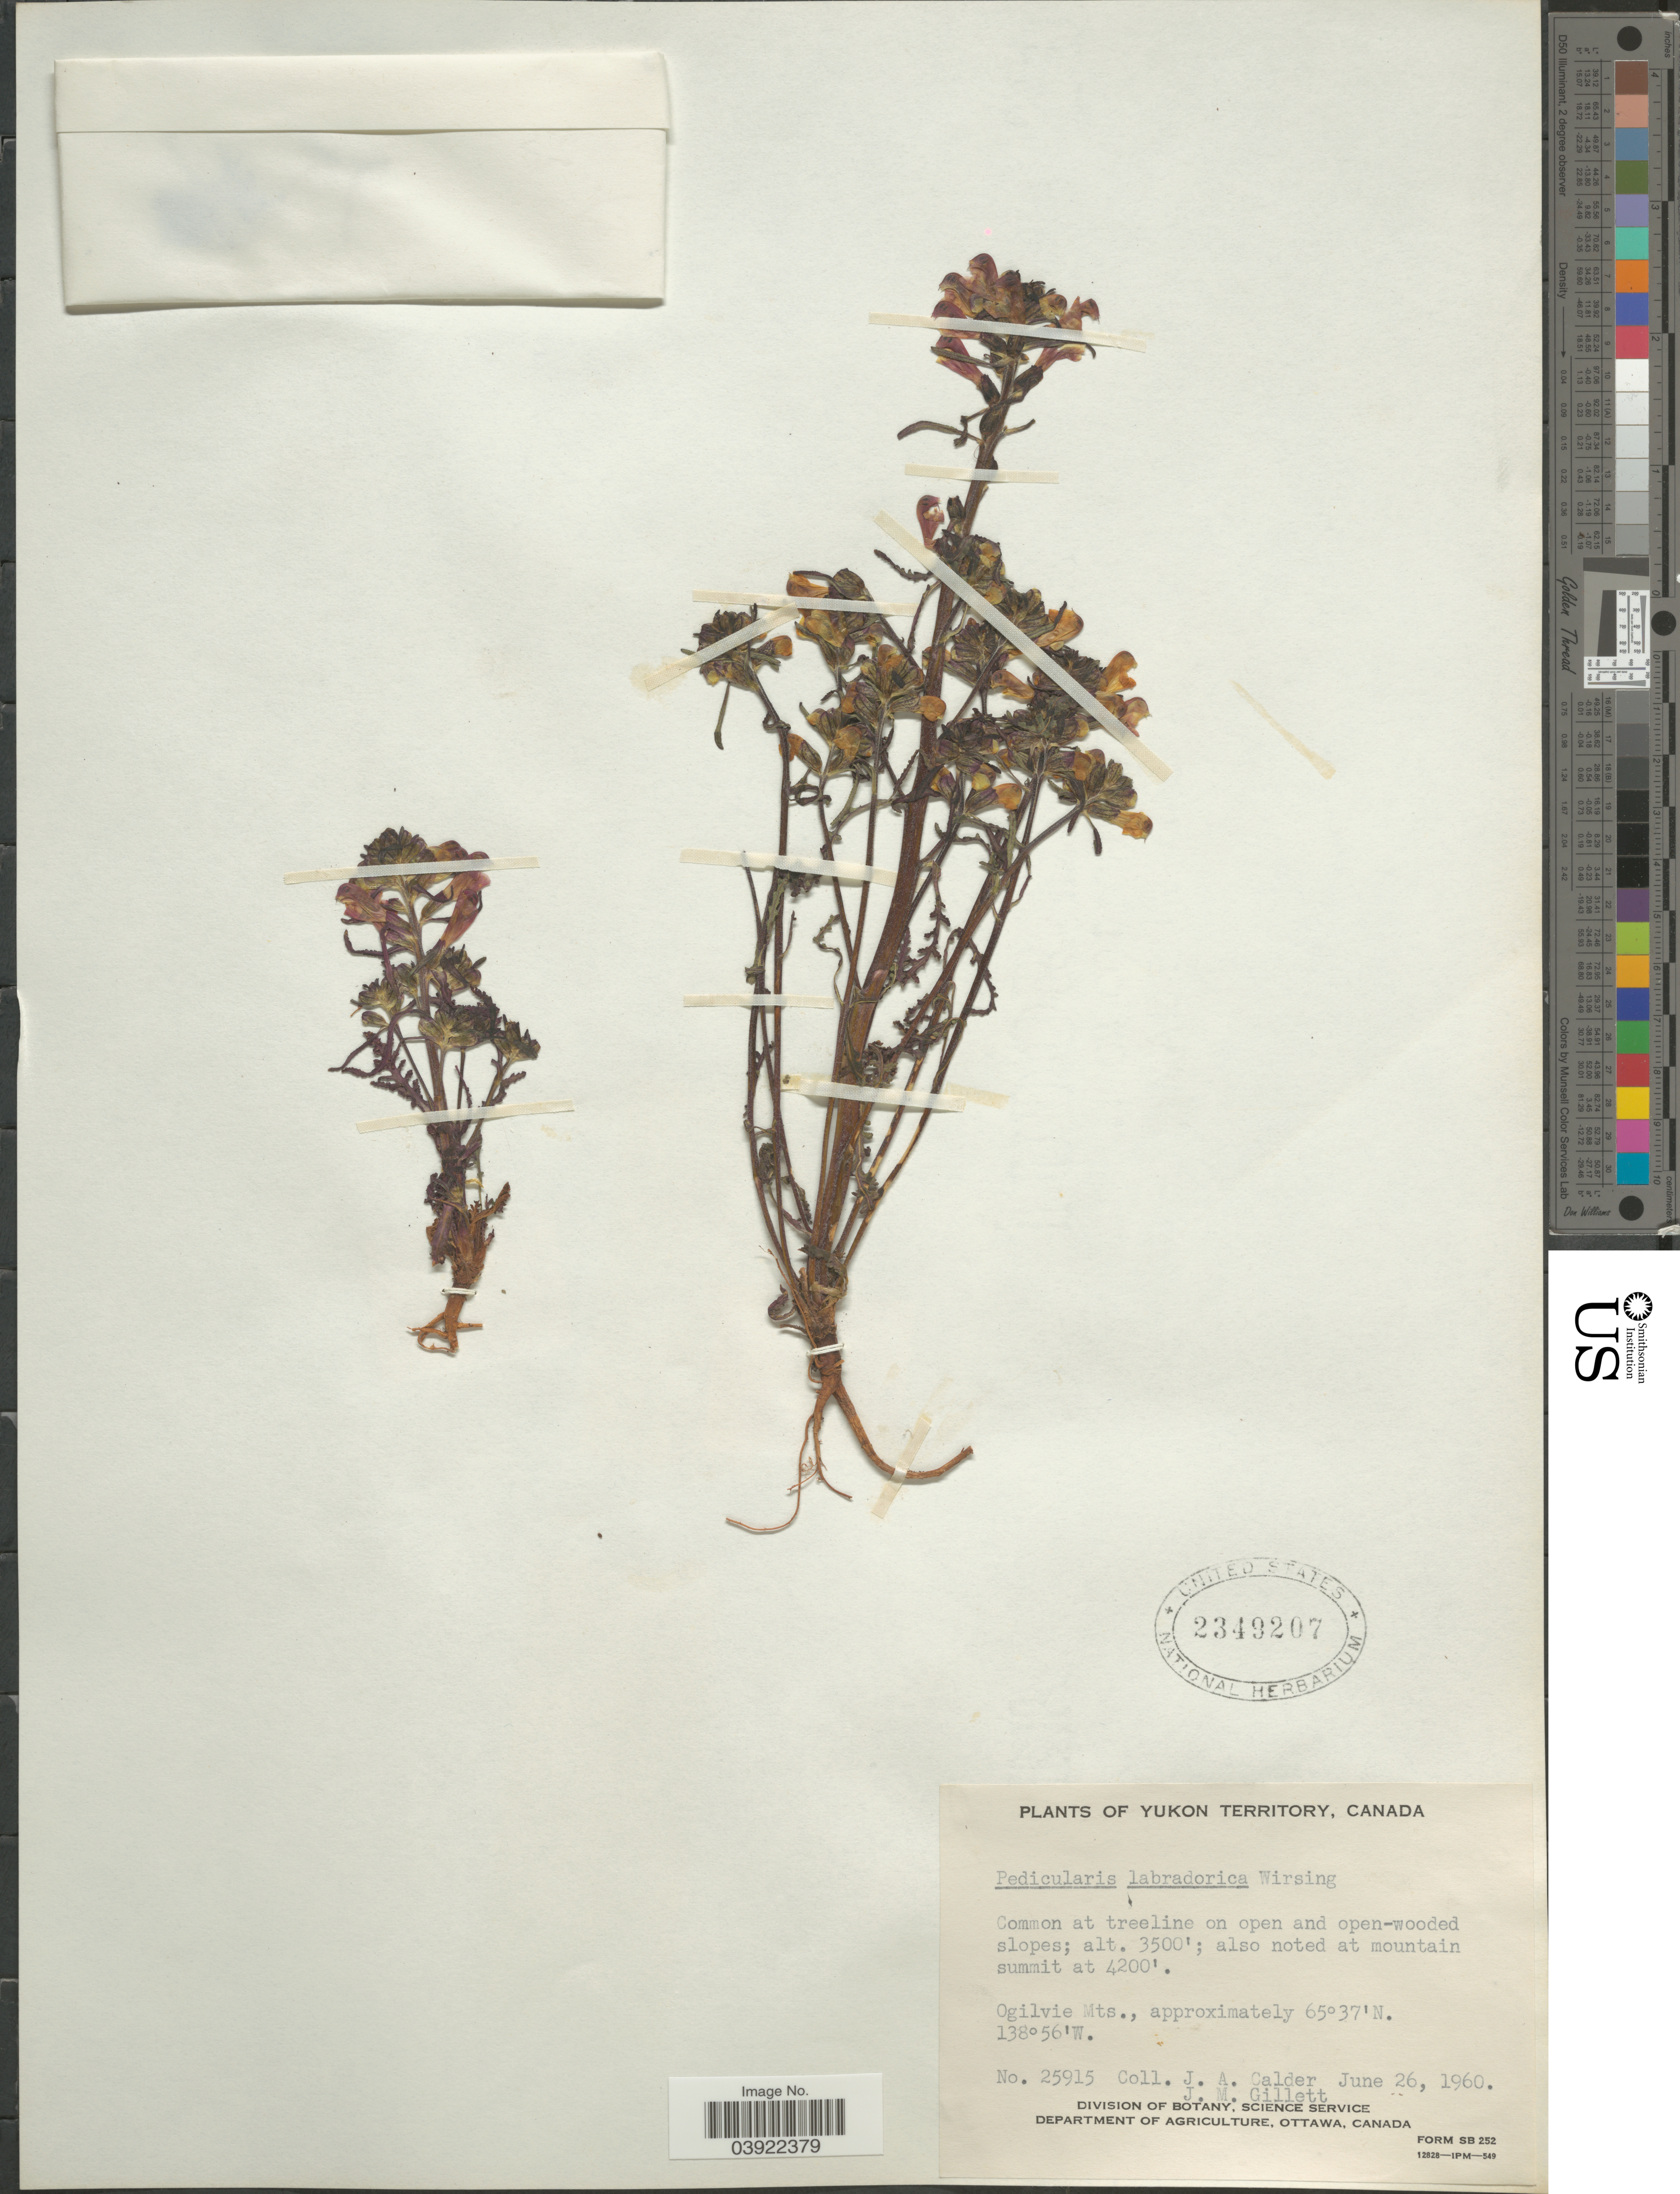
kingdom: Plantae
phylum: Tracheophyta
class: Magnoliopsida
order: Lamiales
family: Orobanchaceae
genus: Pedicularis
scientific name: Pedicularis labradorica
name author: Wirsing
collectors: J. A. Calder & J. M. Gillett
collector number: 25915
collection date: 1960-06-26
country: Canada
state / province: Yukon Territory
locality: Ogilve Mts.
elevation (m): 1280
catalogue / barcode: US 2349207